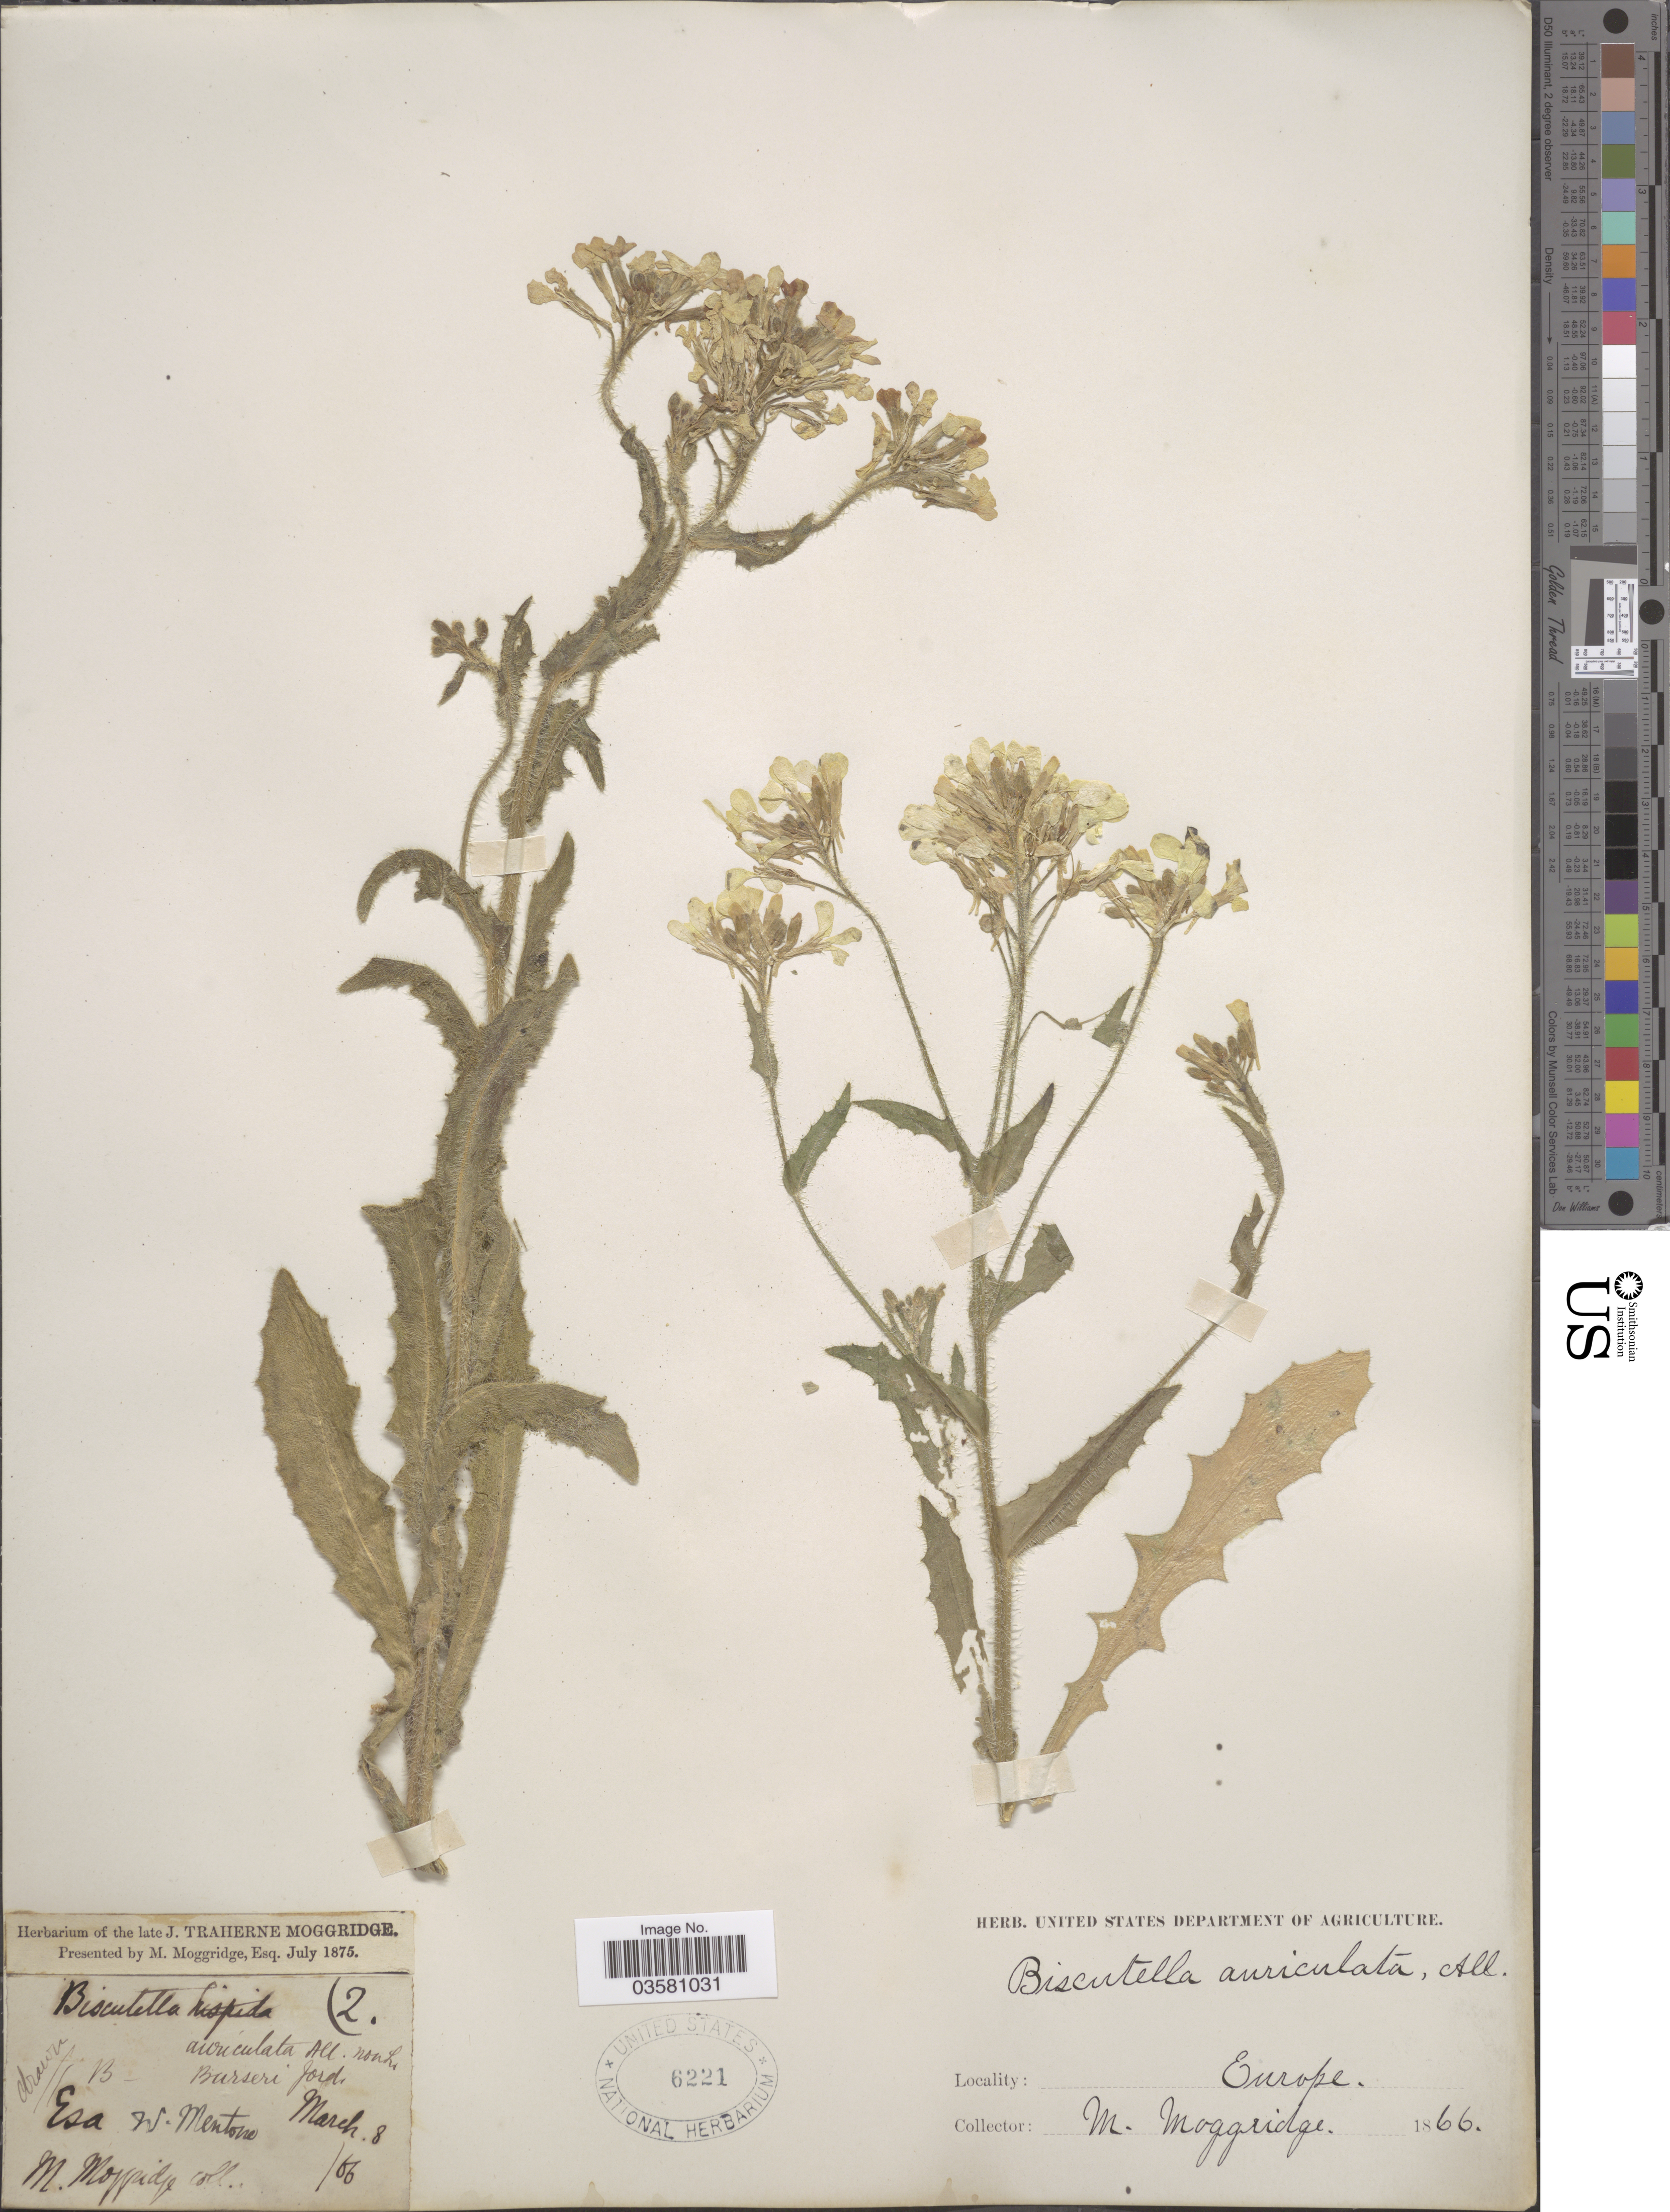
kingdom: Plantae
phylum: Tracheophyta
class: Magnoliopsida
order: Brassicales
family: Brassicaceae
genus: Biscutella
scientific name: Biscutella auriculata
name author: L.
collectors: M. Moggridge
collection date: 1866-03-08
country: France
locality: Esa W. Mentone. Europe.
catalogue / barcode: US 6221